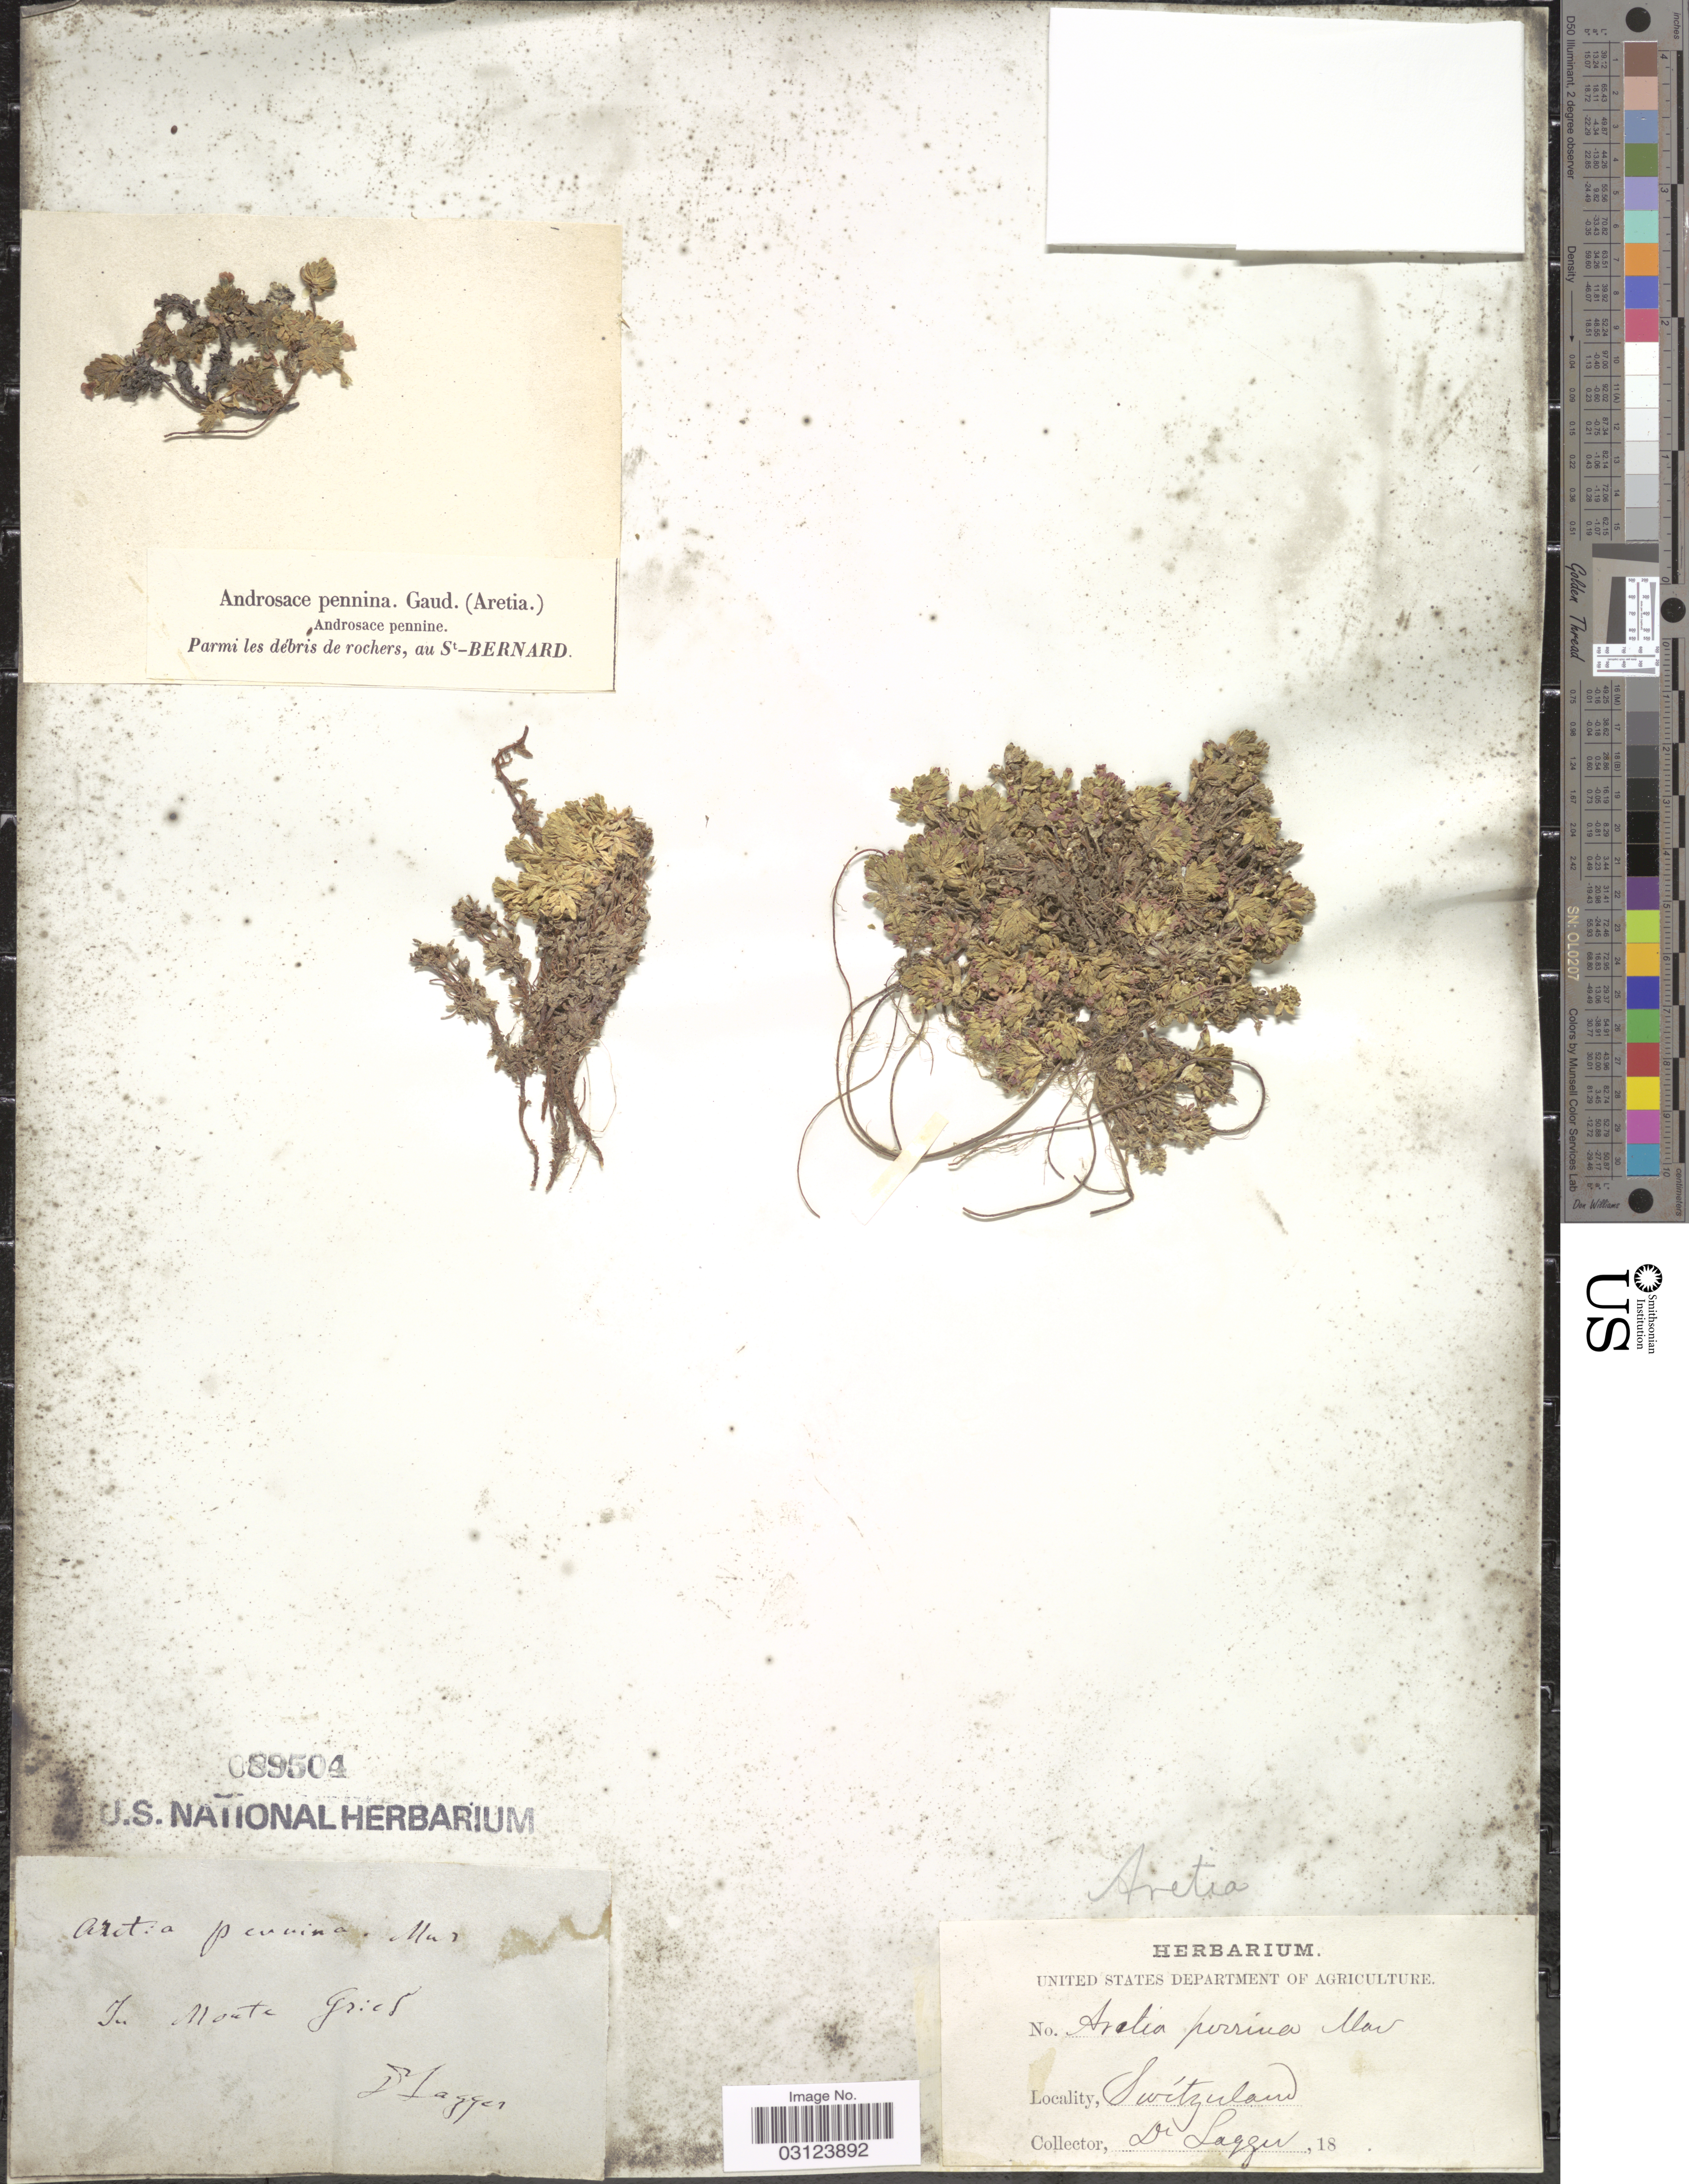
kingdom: Plantae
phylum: Tracheophyta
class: Magnoliopsida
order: Ericales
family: Primulaceae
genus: Androsace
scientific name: Androsace pennina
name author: Gaudin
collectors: F. J. Lagger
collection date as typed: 18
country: Switzerland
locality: In monte Gries.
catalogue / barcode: US 89504